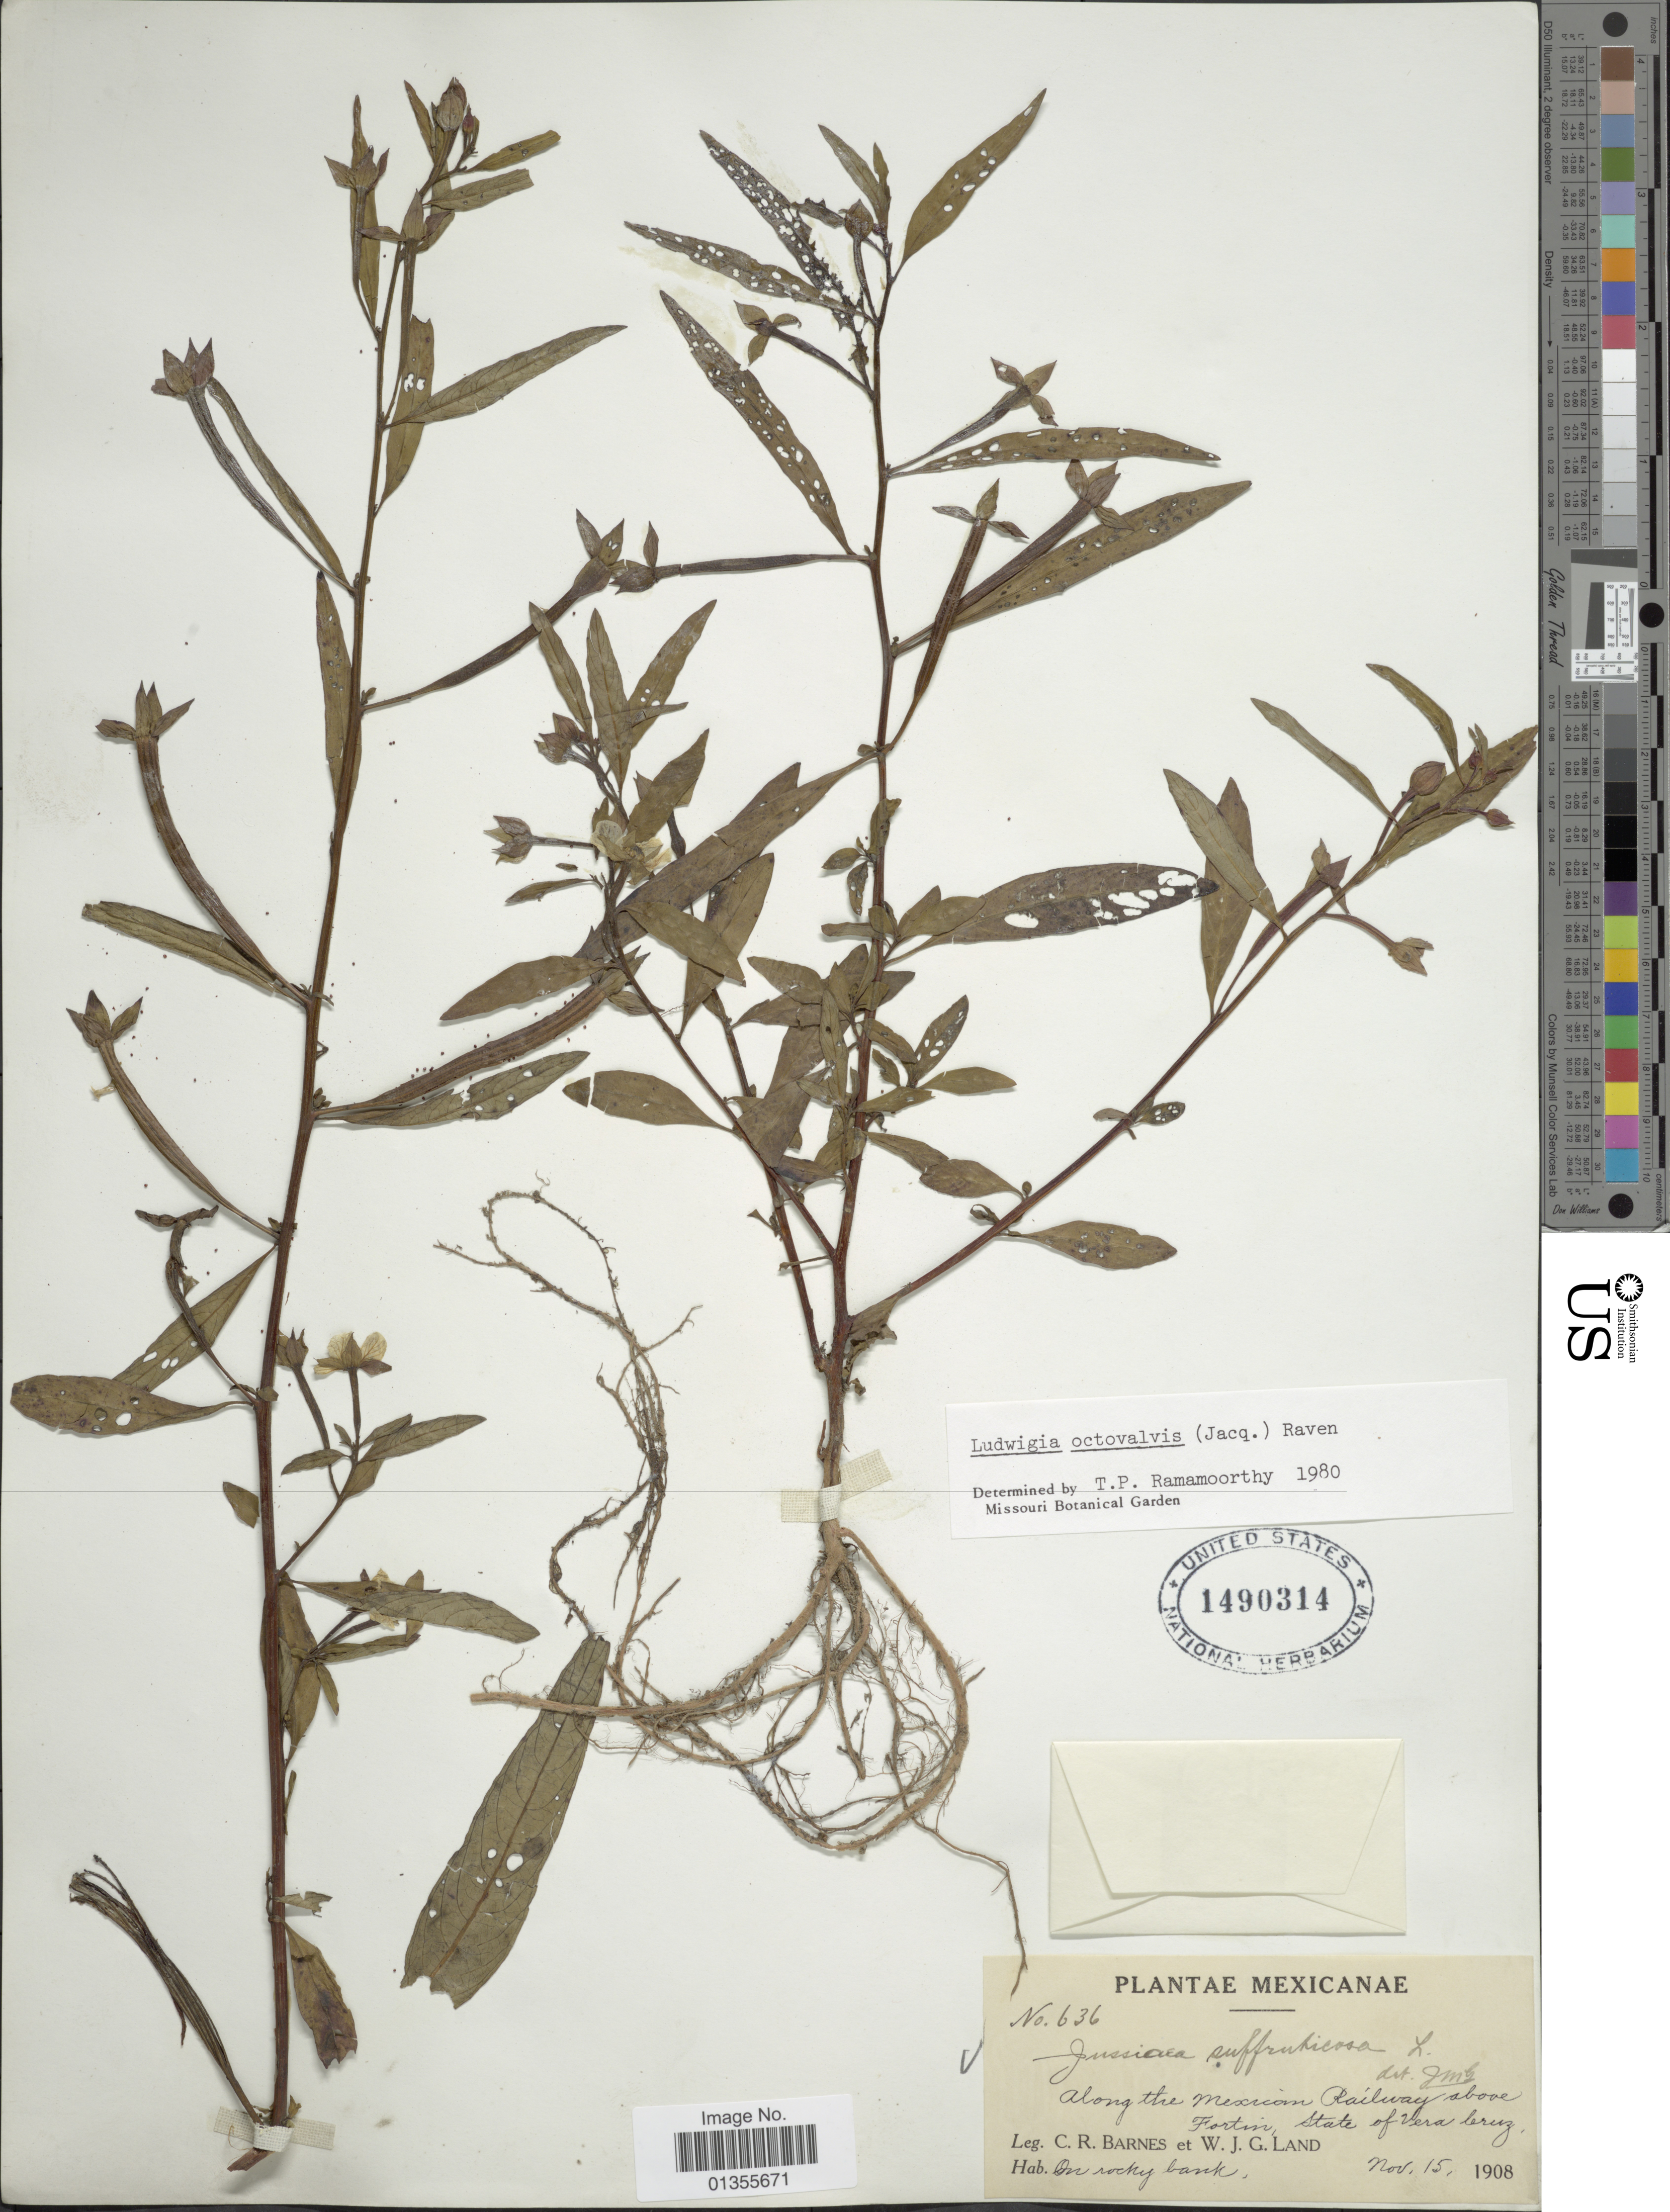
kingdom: Plantae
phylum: Tracheophyta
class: Magnoliopsida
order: Myrtales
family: Onagraceae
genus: Ludwigia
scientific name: Ludwigia octovalvis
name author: (Jacq.) P.H. Raven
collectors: C. R. Barnes & W. J. G. Land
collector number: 636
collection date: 1908-11-15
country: Mexico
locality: Along the Mexican Railway above Fortin, State of Vera Cruz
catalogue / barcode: US 1490314